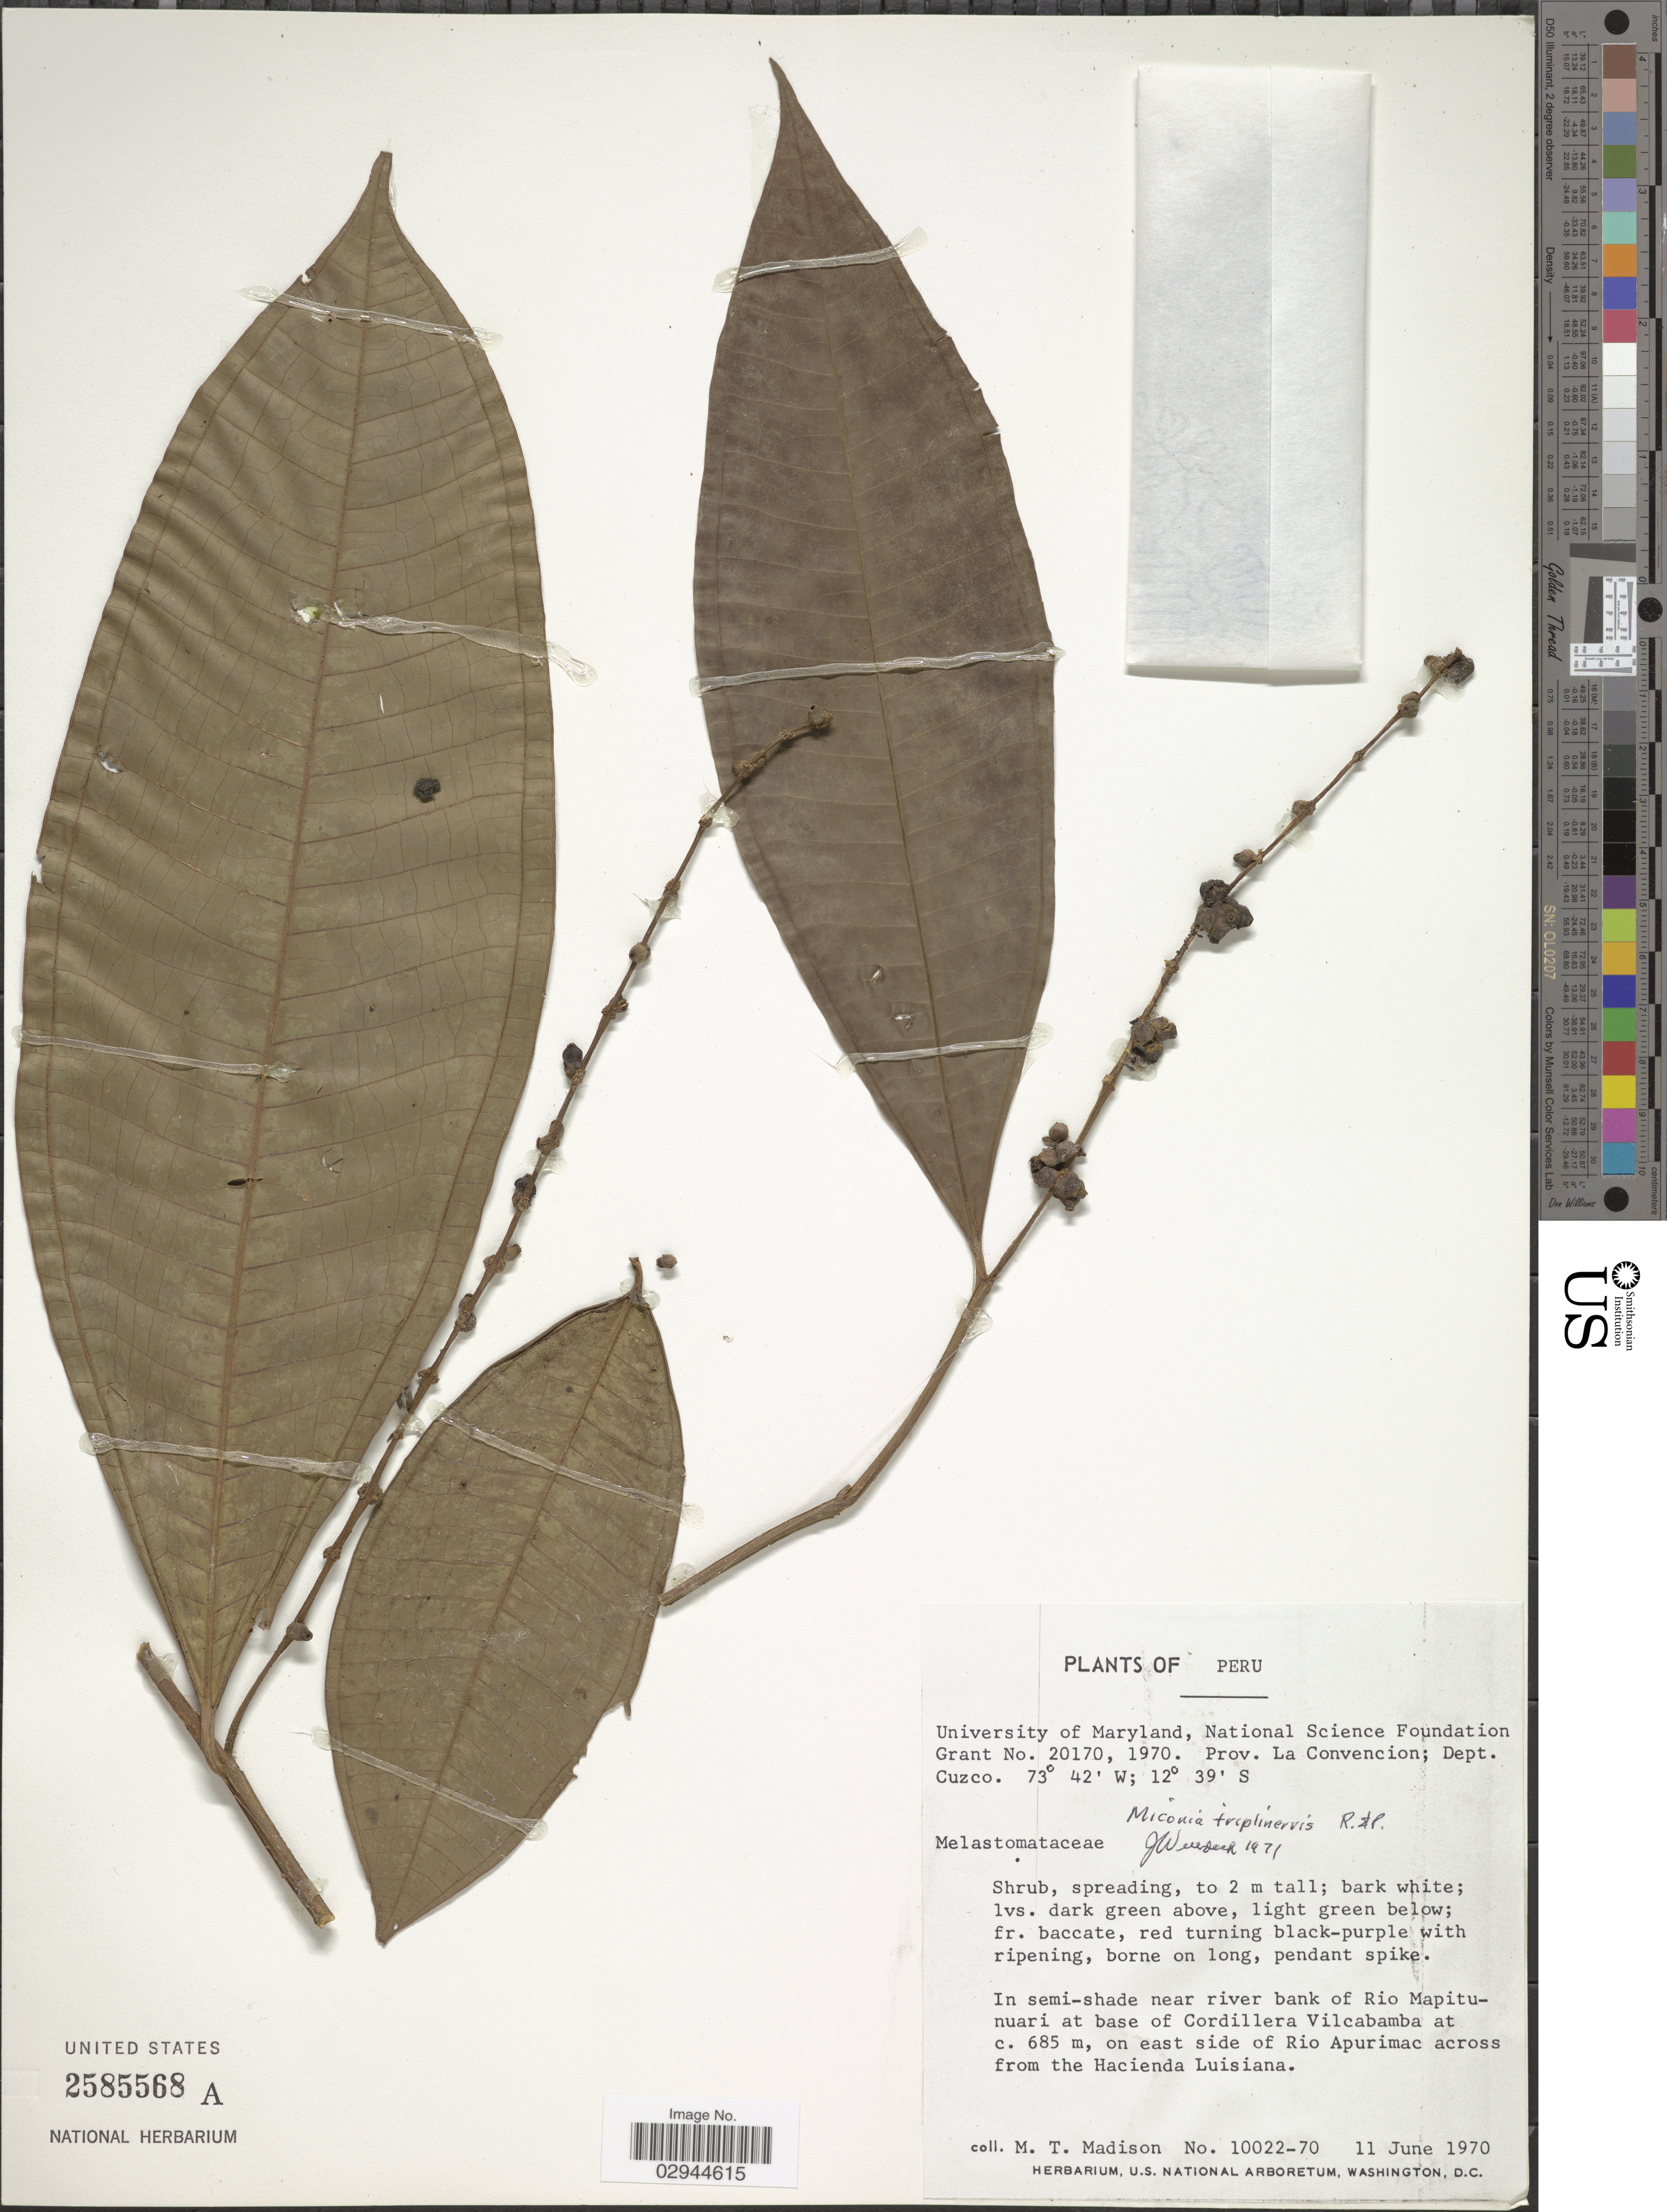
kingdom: Plantae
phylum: Tracheophyta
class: Magnoliopsida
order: Myrtales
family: Melastomataceae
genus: Miconia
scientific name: Miconia triplinervis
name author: Ruiz & Pav.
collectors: M. T. Madison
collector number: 10022-70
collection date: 1970-06-11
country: Peru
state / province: Cusco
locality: Prov. La Convencion, Dept. Cuzco, In semi-shade near river bank of Rio Mapitunuari at base of Cordillera Vilcabamba, on east side of Rio Apurimac across from the Hacienda Luisiana.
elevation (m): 685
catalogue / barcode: US 2585568A